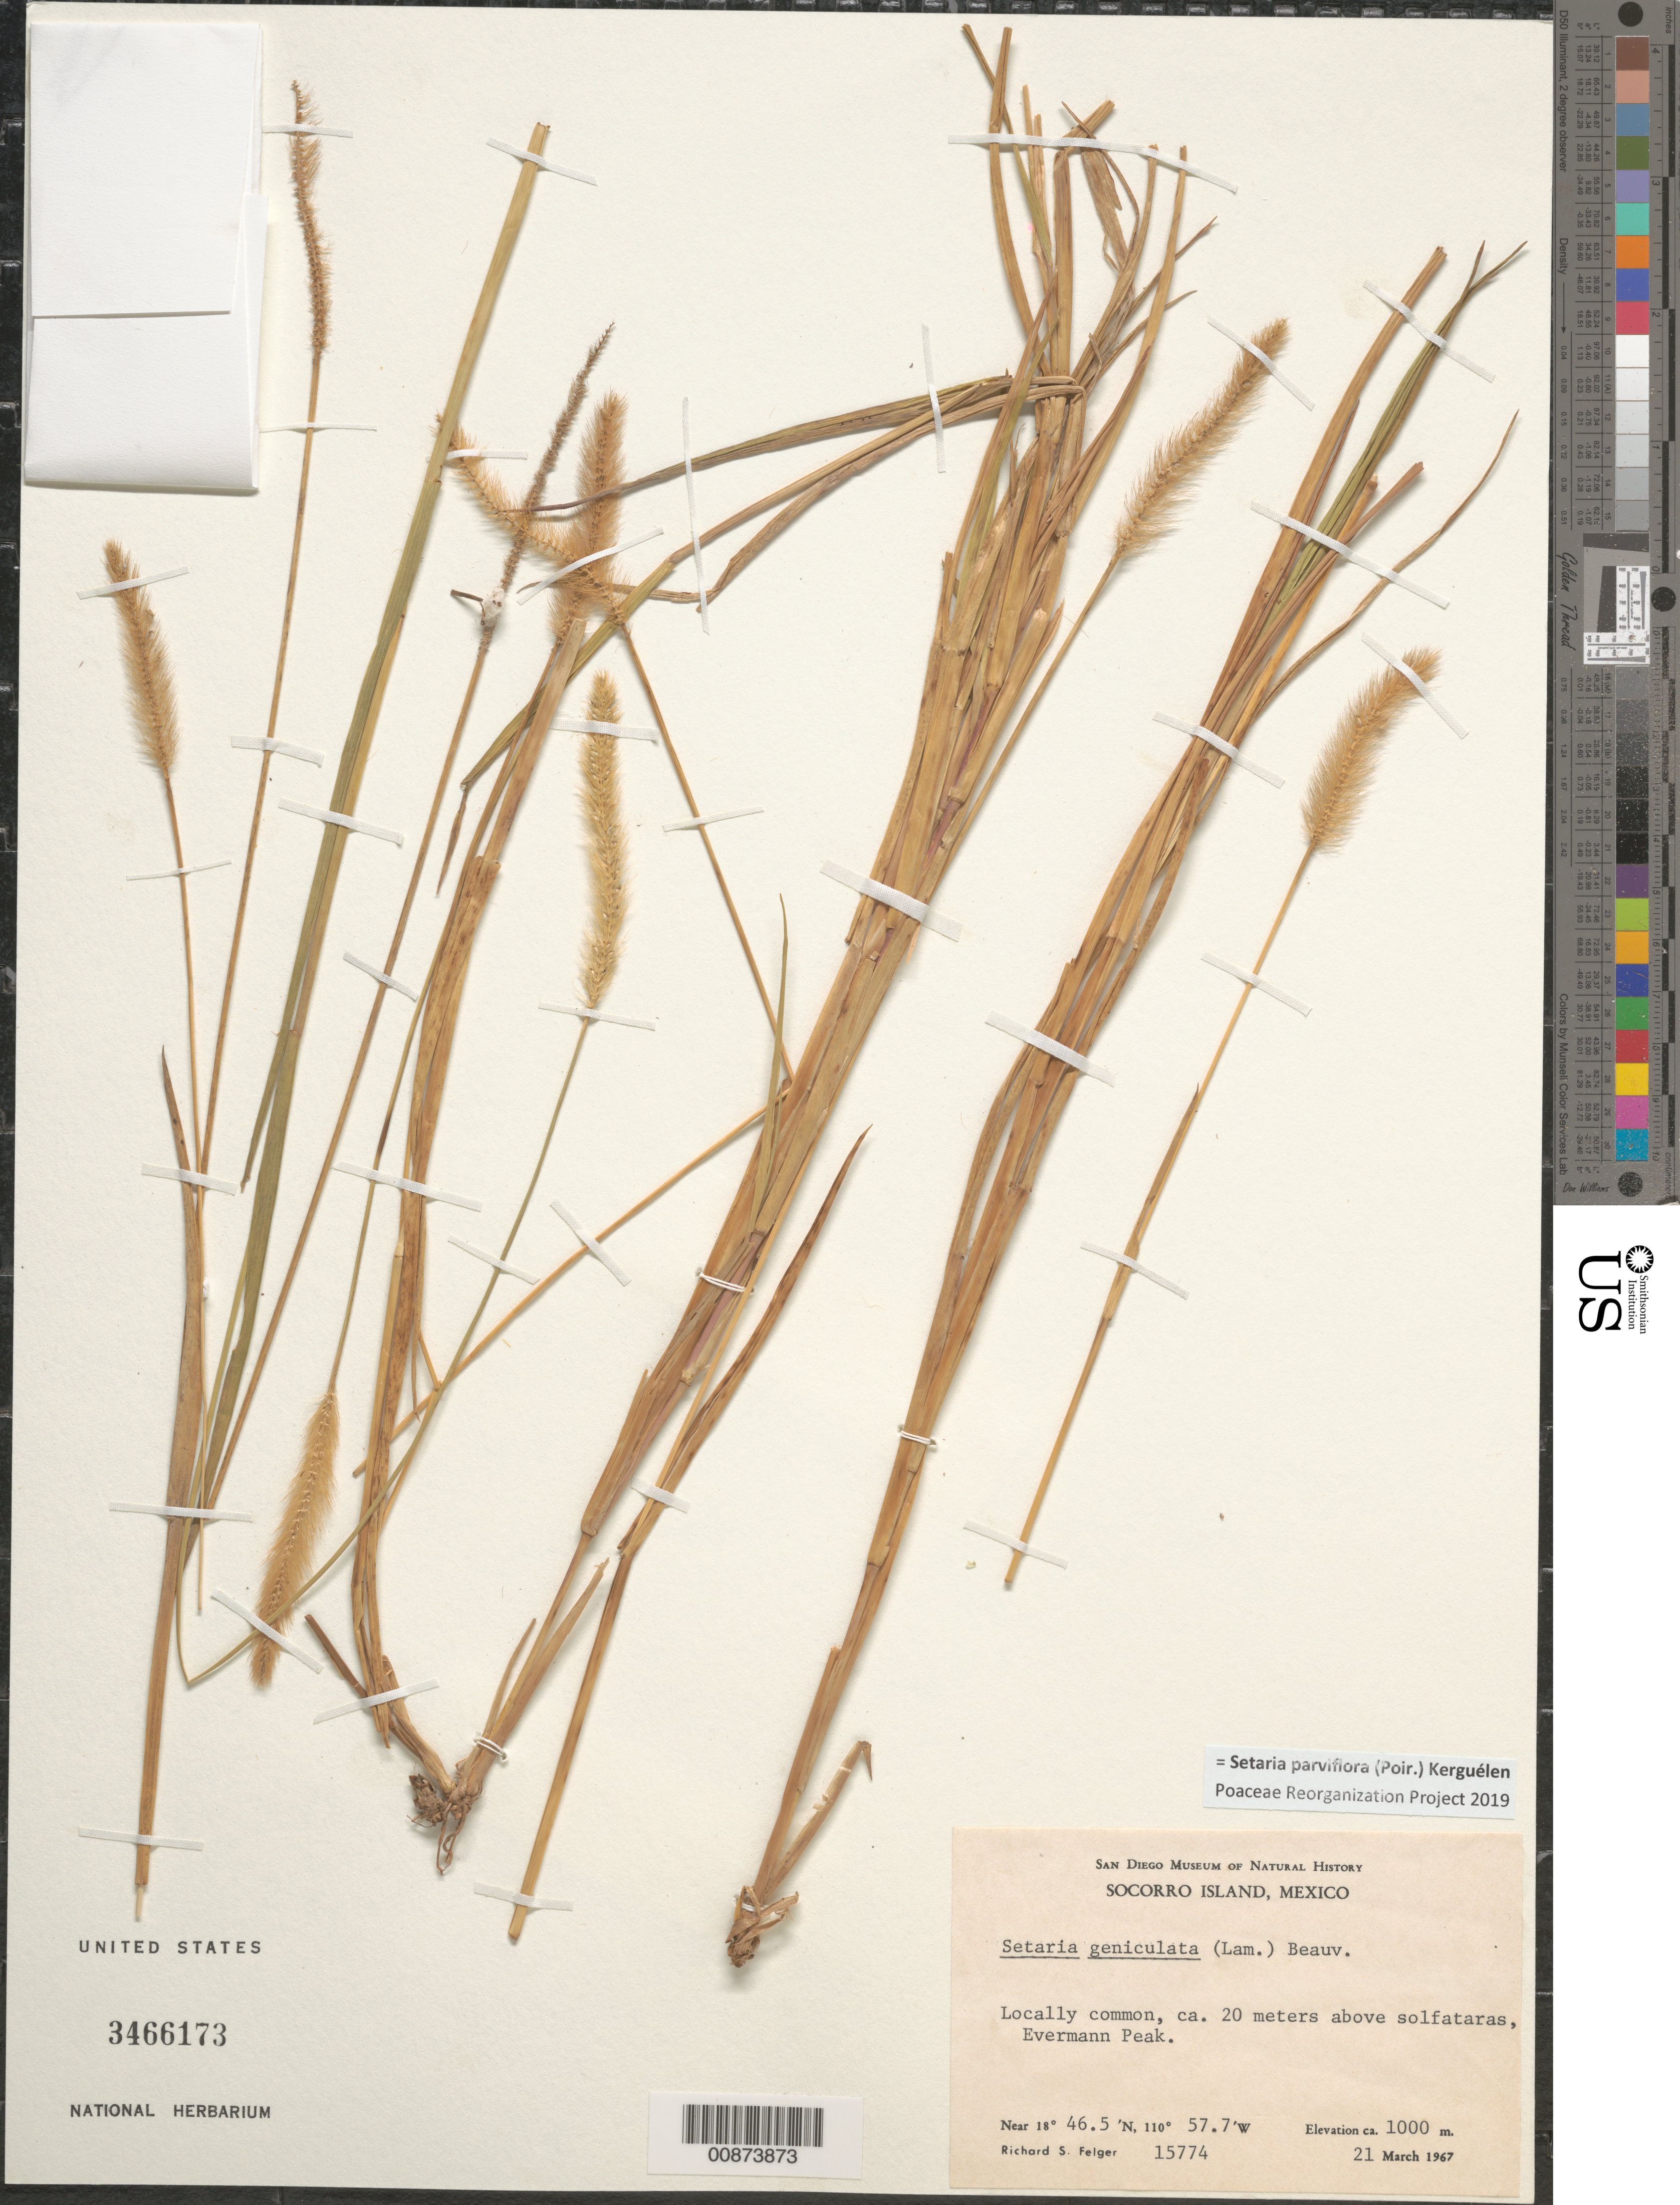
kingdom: Plantae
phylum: Tracheophyta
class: Liliopsida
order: Poales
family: Poaceae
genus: Setaria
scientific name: Setaria parviflora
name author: (Poir.) Kerguélen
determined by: Poaceae Reorganization Project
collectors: R. S. Felger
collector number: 15774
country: Mexico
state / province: Colima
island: Socorro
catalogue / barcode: US 3466173